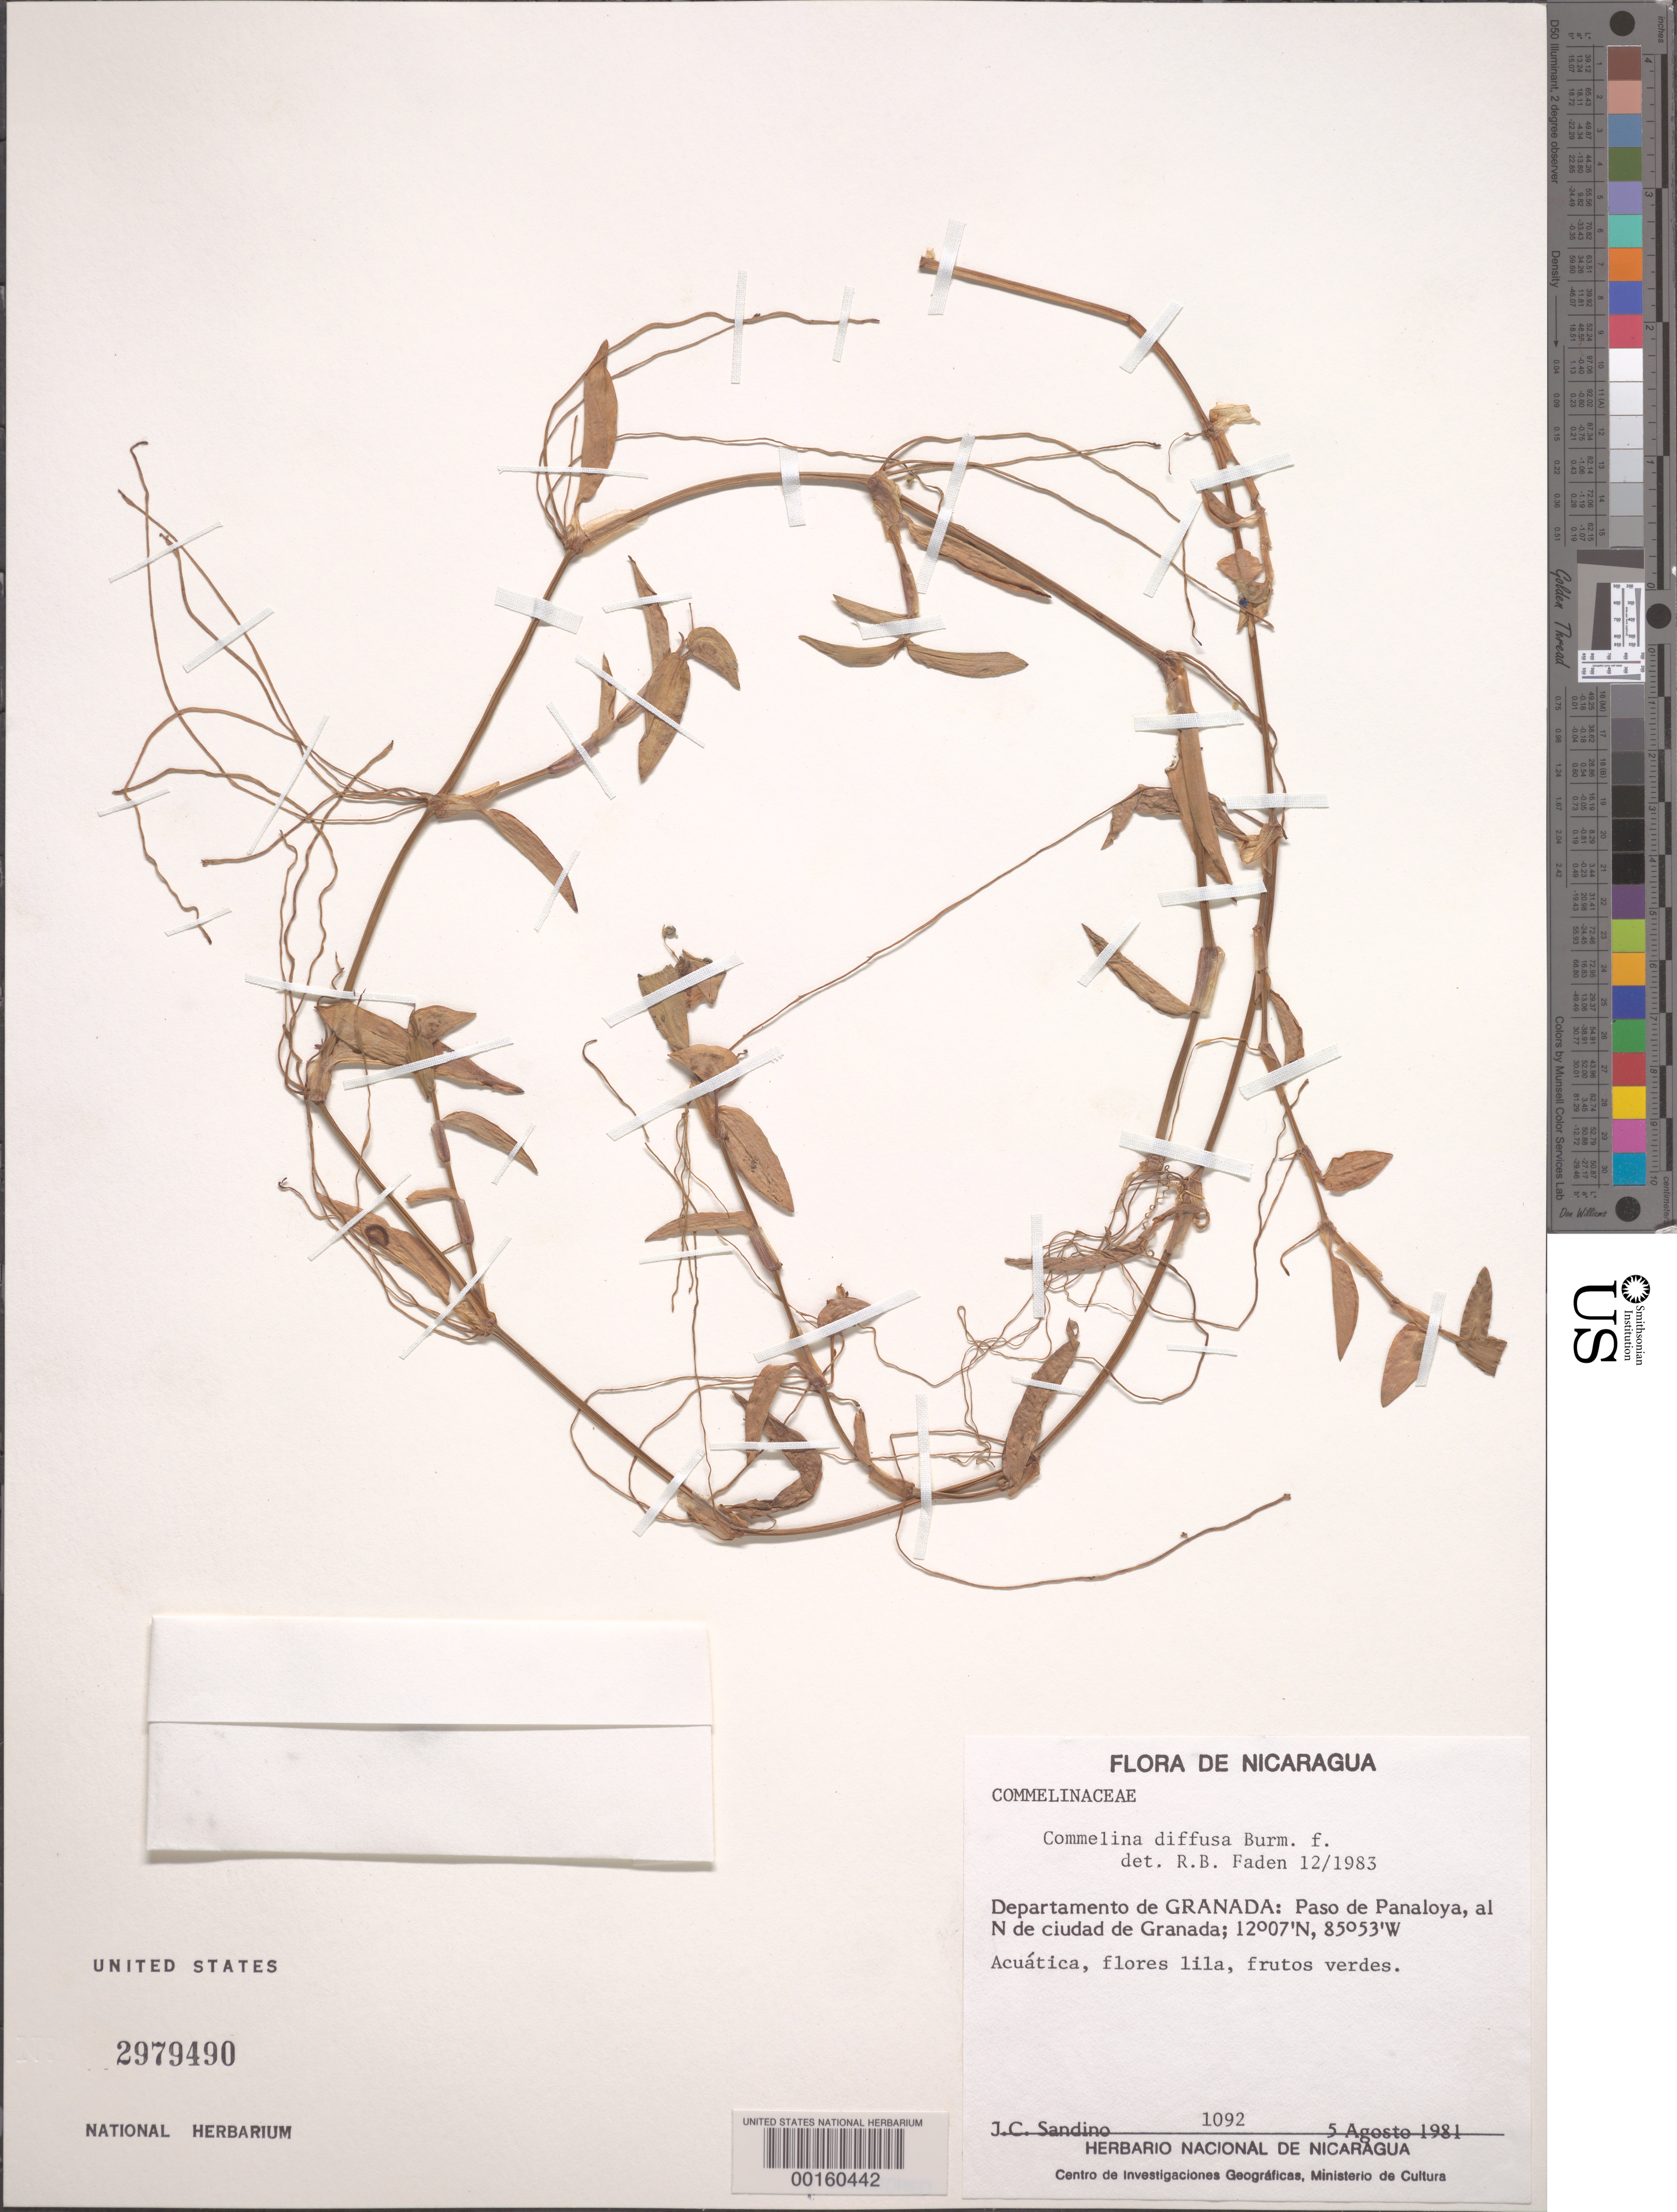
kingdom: Plantae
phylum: Tracheophyta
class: Liliopsida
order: Commelinales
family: Commelinaceae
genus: Commelina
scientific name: Commelina diffusa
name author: Burm. f.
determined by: Faden, Robert B., (US), Smithsonian Institution - National Museum of Natural History (UNITED STATES)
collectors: J. Sandino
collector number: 1092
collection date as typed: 05 Aug 1981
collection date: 1981-08-05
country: Nicaragua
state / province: Granada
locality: Paso de panaloya, n of ciudad de granada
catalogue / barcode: US 2979490